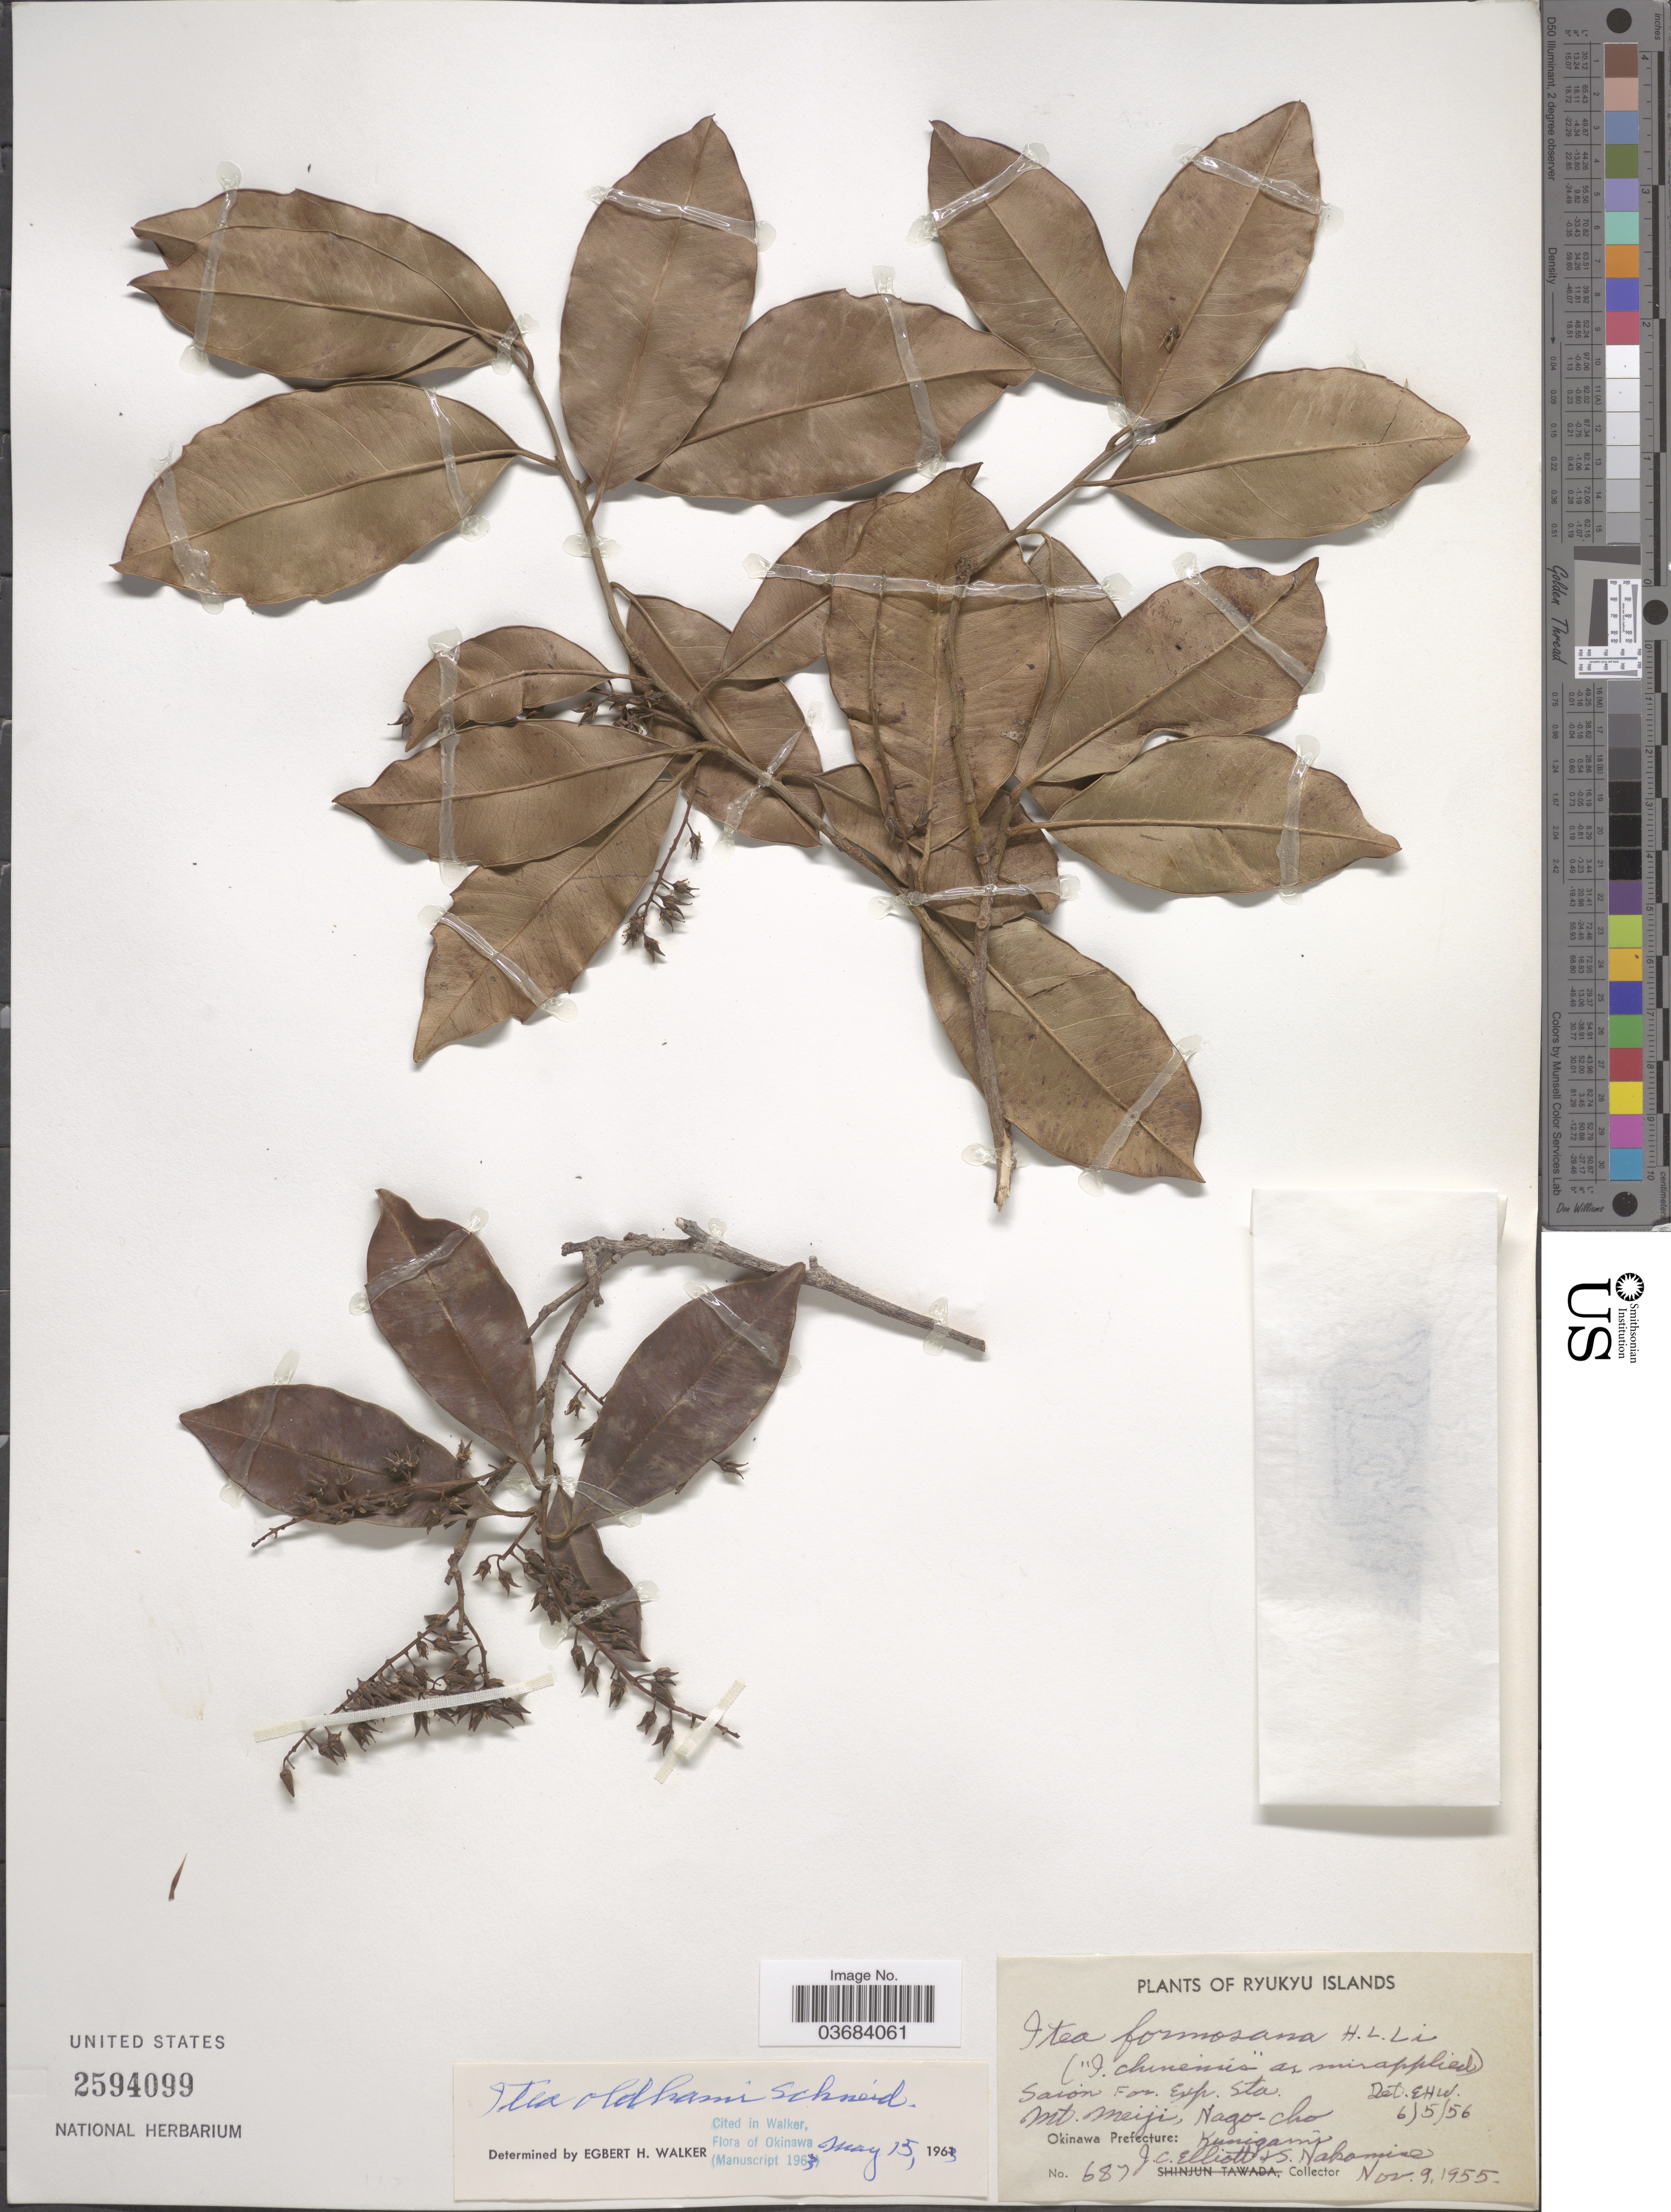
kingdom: Plantae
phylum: Tracheophyta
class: Magnoliopsida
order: Saxifragales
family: Iteaceae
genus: Itea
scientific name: Itea oldhamii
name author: C.K. Schneid.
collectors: J. C. Elliott & S. Nakamine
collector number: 687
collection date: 1955-11-09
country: Japan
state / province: Okinawa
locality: Ryukyu Islands. Saion For. Exp. Sta. Mt. Meiji, Nago-cho. Okinawa Prefecture: Kunigami.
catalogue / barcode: US 2594099